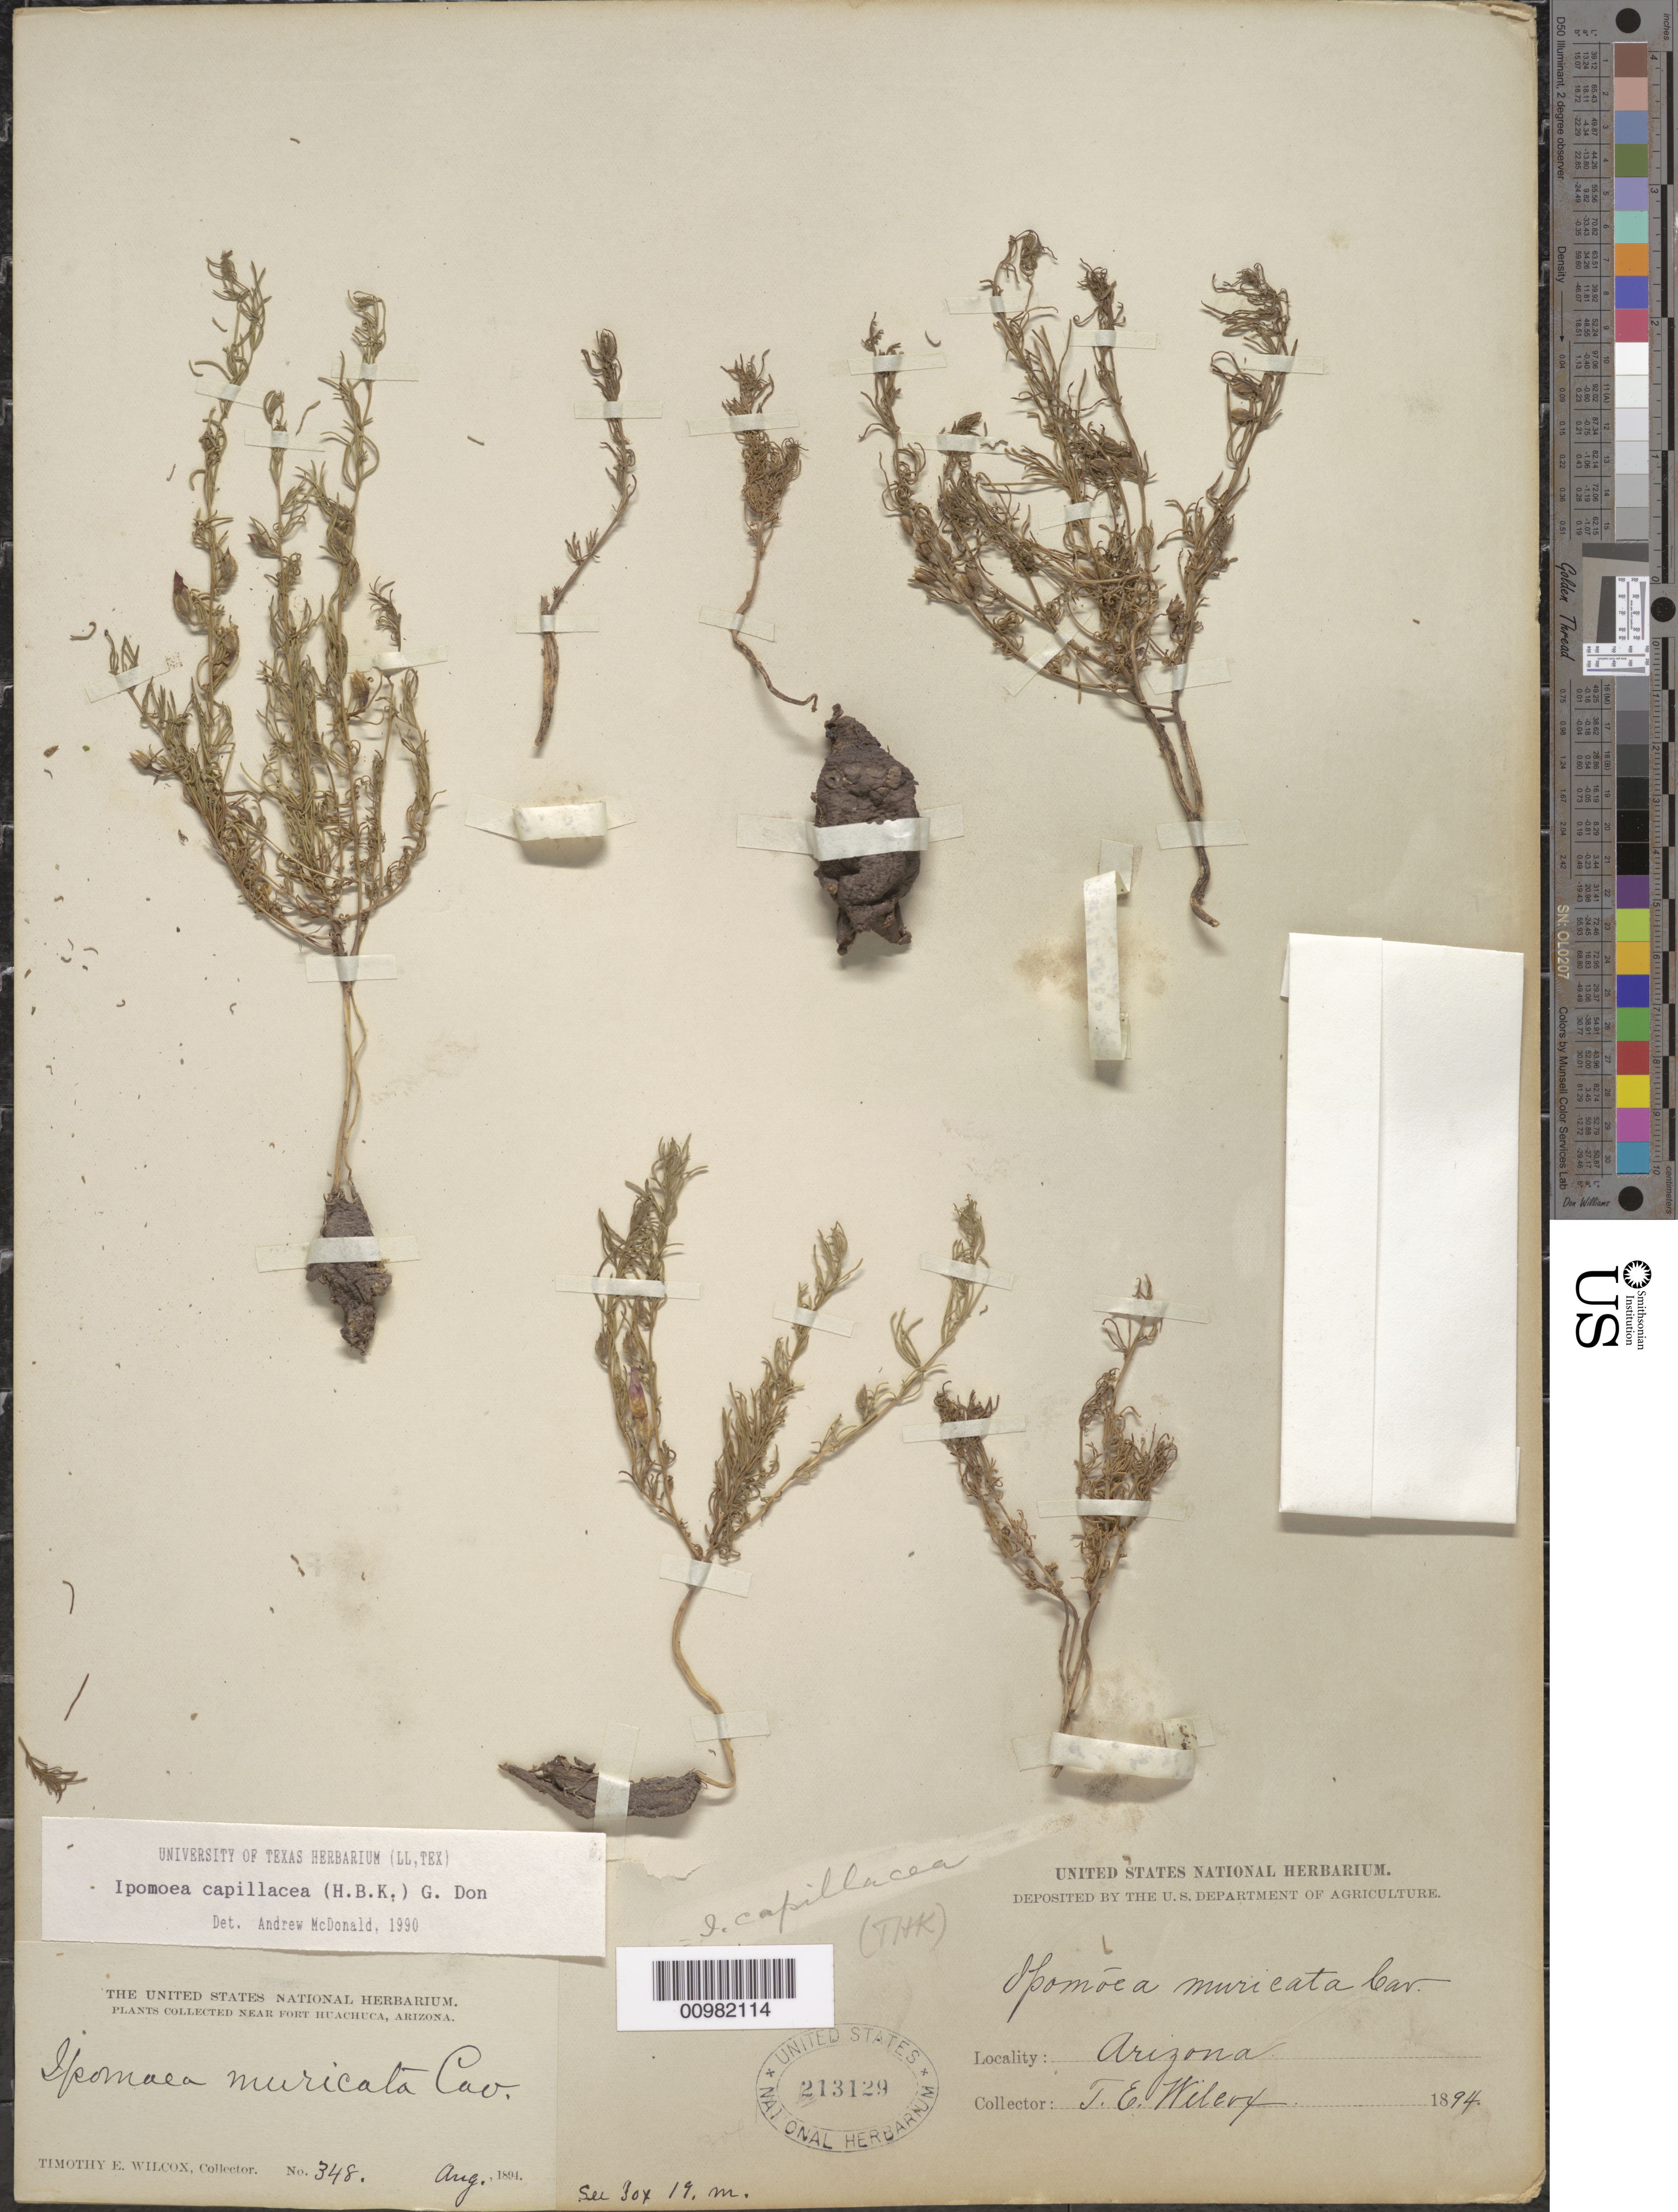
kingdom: Plantae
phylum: Tracheophyta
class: Magnoliopsida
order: Solanales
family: Convolvulaceae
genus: Ipomoea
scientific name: Ipomoea capillacea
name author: (Kunth) G. Don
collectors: T. E. Wilcox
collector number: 348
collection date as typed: Aug 1891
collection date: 1891-08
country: United States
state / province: Arizona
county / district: Cochise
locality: near Ft. Huachuca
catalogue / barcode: US 2132129